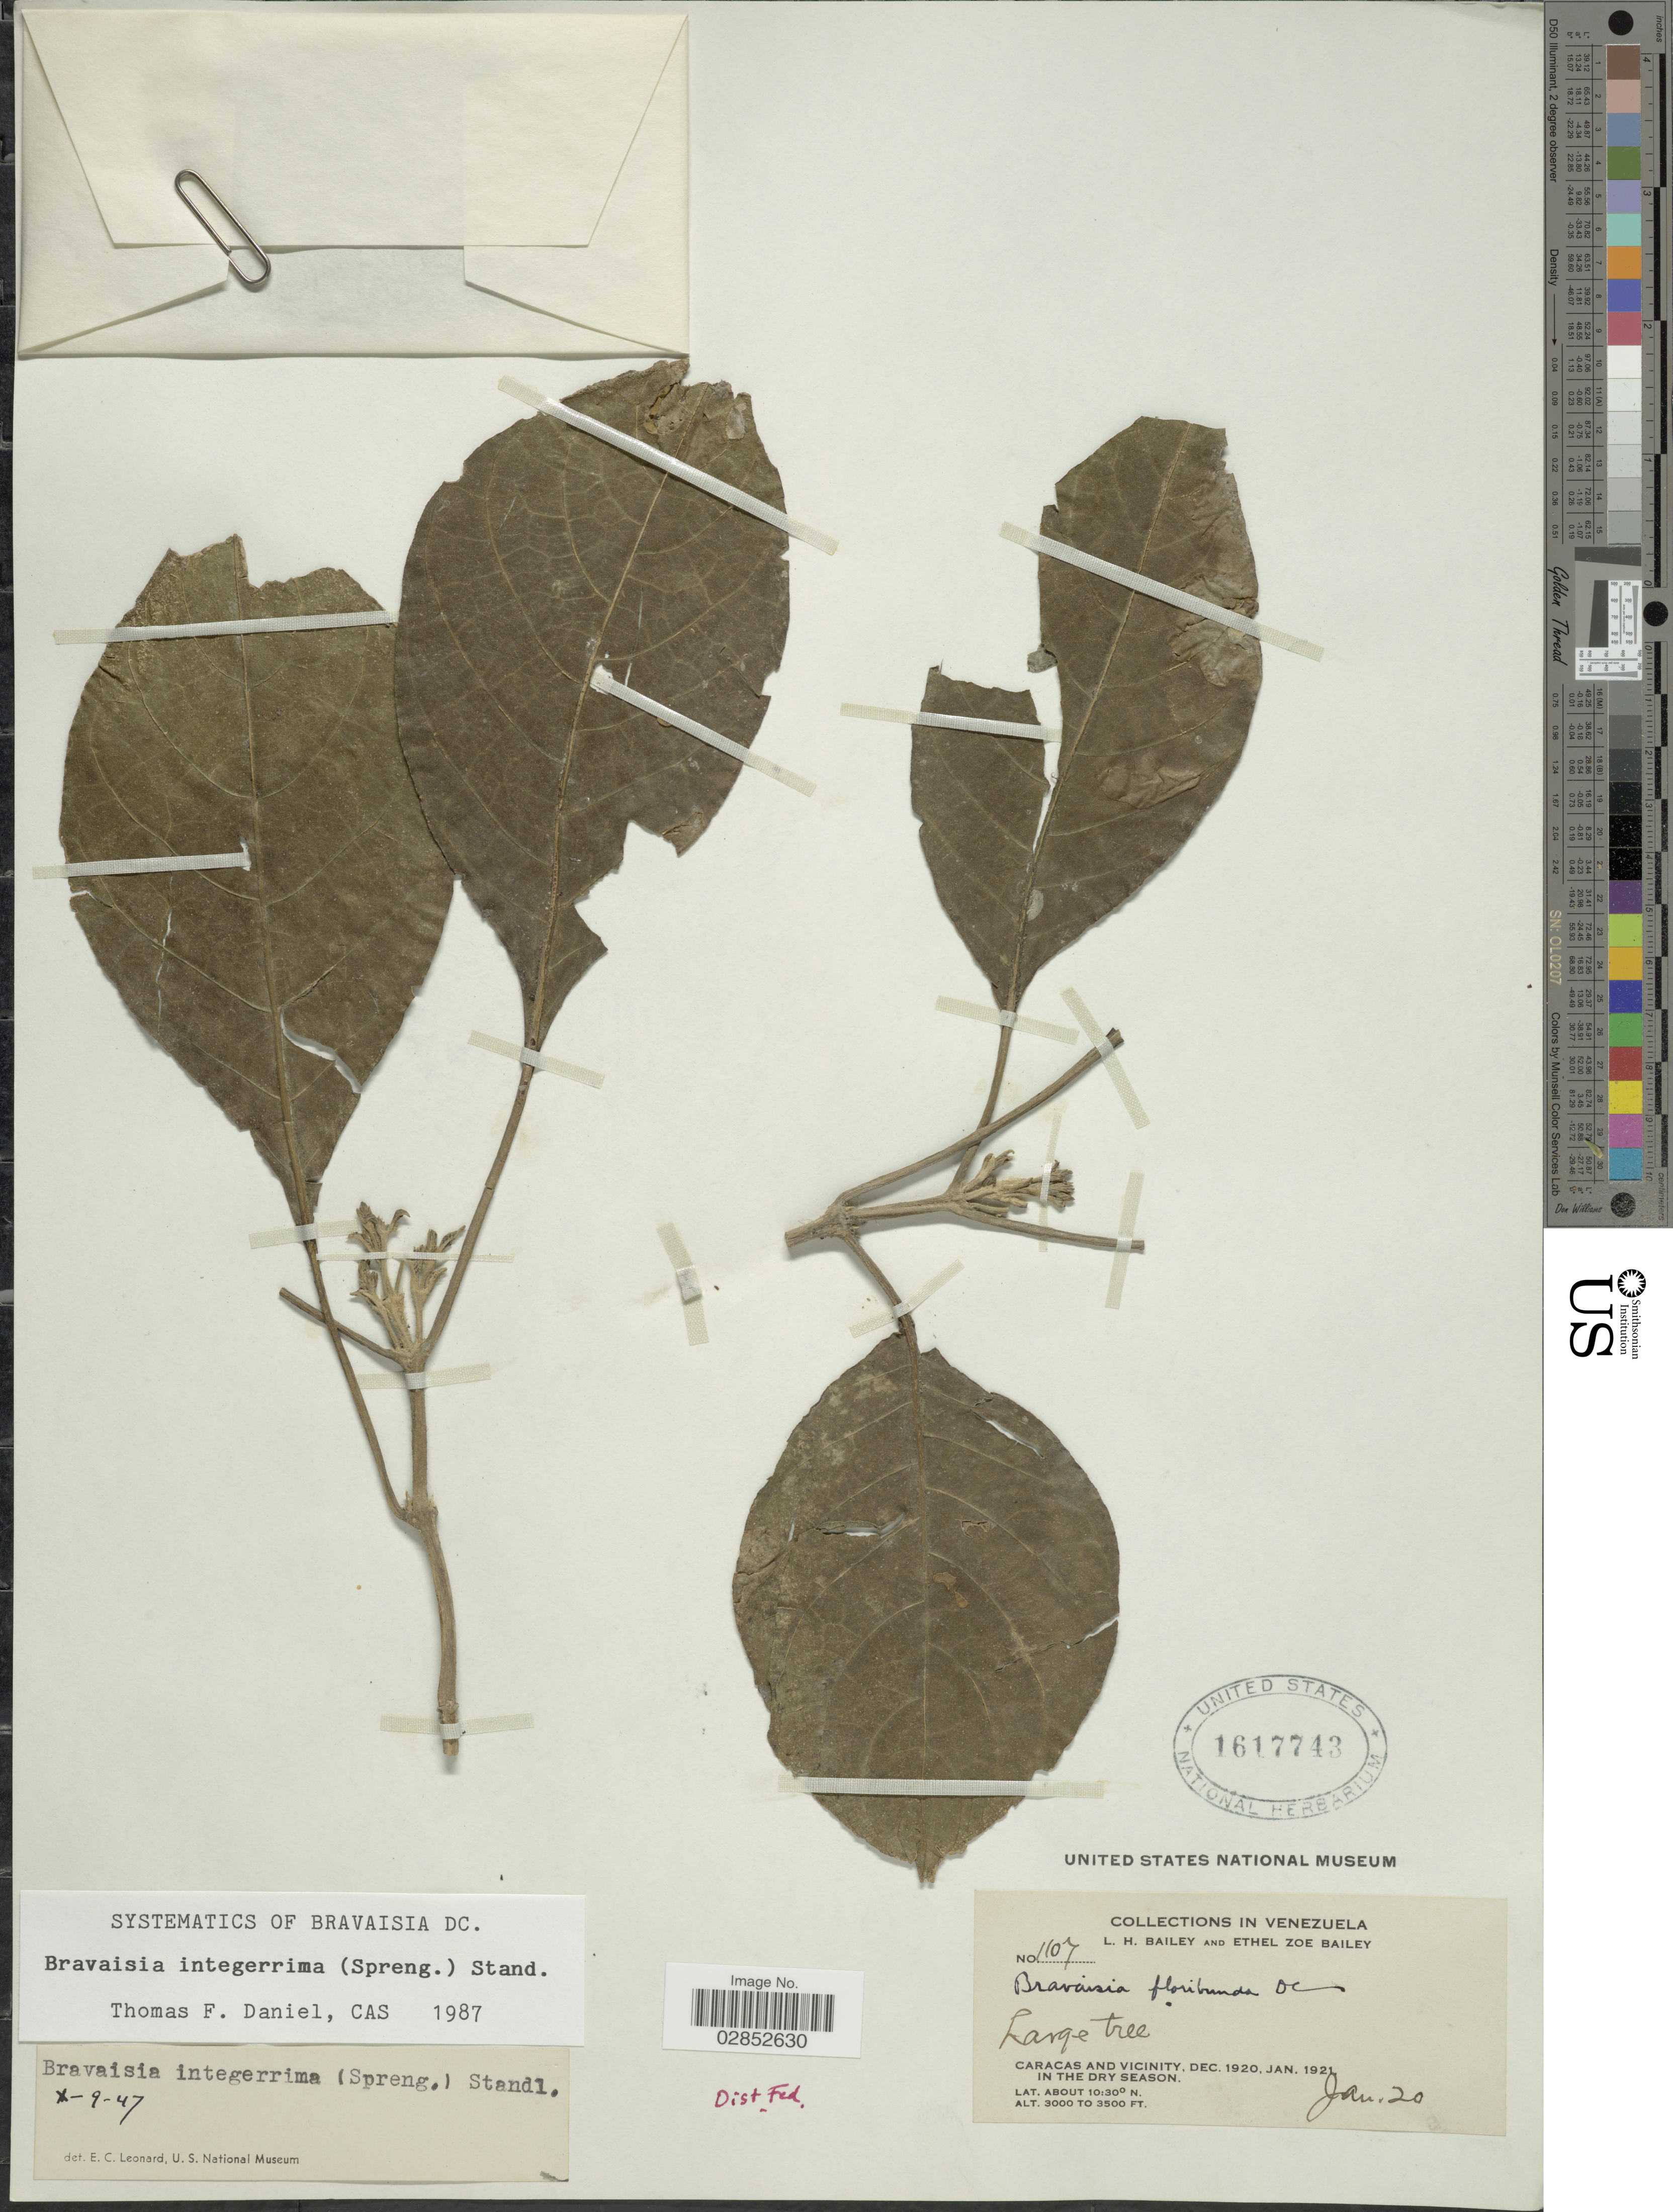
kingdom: Plantae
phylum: Tracheophyta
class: Magnoliopsida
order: Lamiales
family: Acanthaceae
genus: Bravaisia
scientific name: Bravaisia integerrima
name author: (Spreng.) Standl.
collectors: L. H. Bailey & E. Z. Bailey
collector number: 1107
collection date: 1921-01-20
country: Venezuela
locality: Dist Fed., Caracas and vicinity.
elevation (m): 914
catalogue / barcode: US 1617743